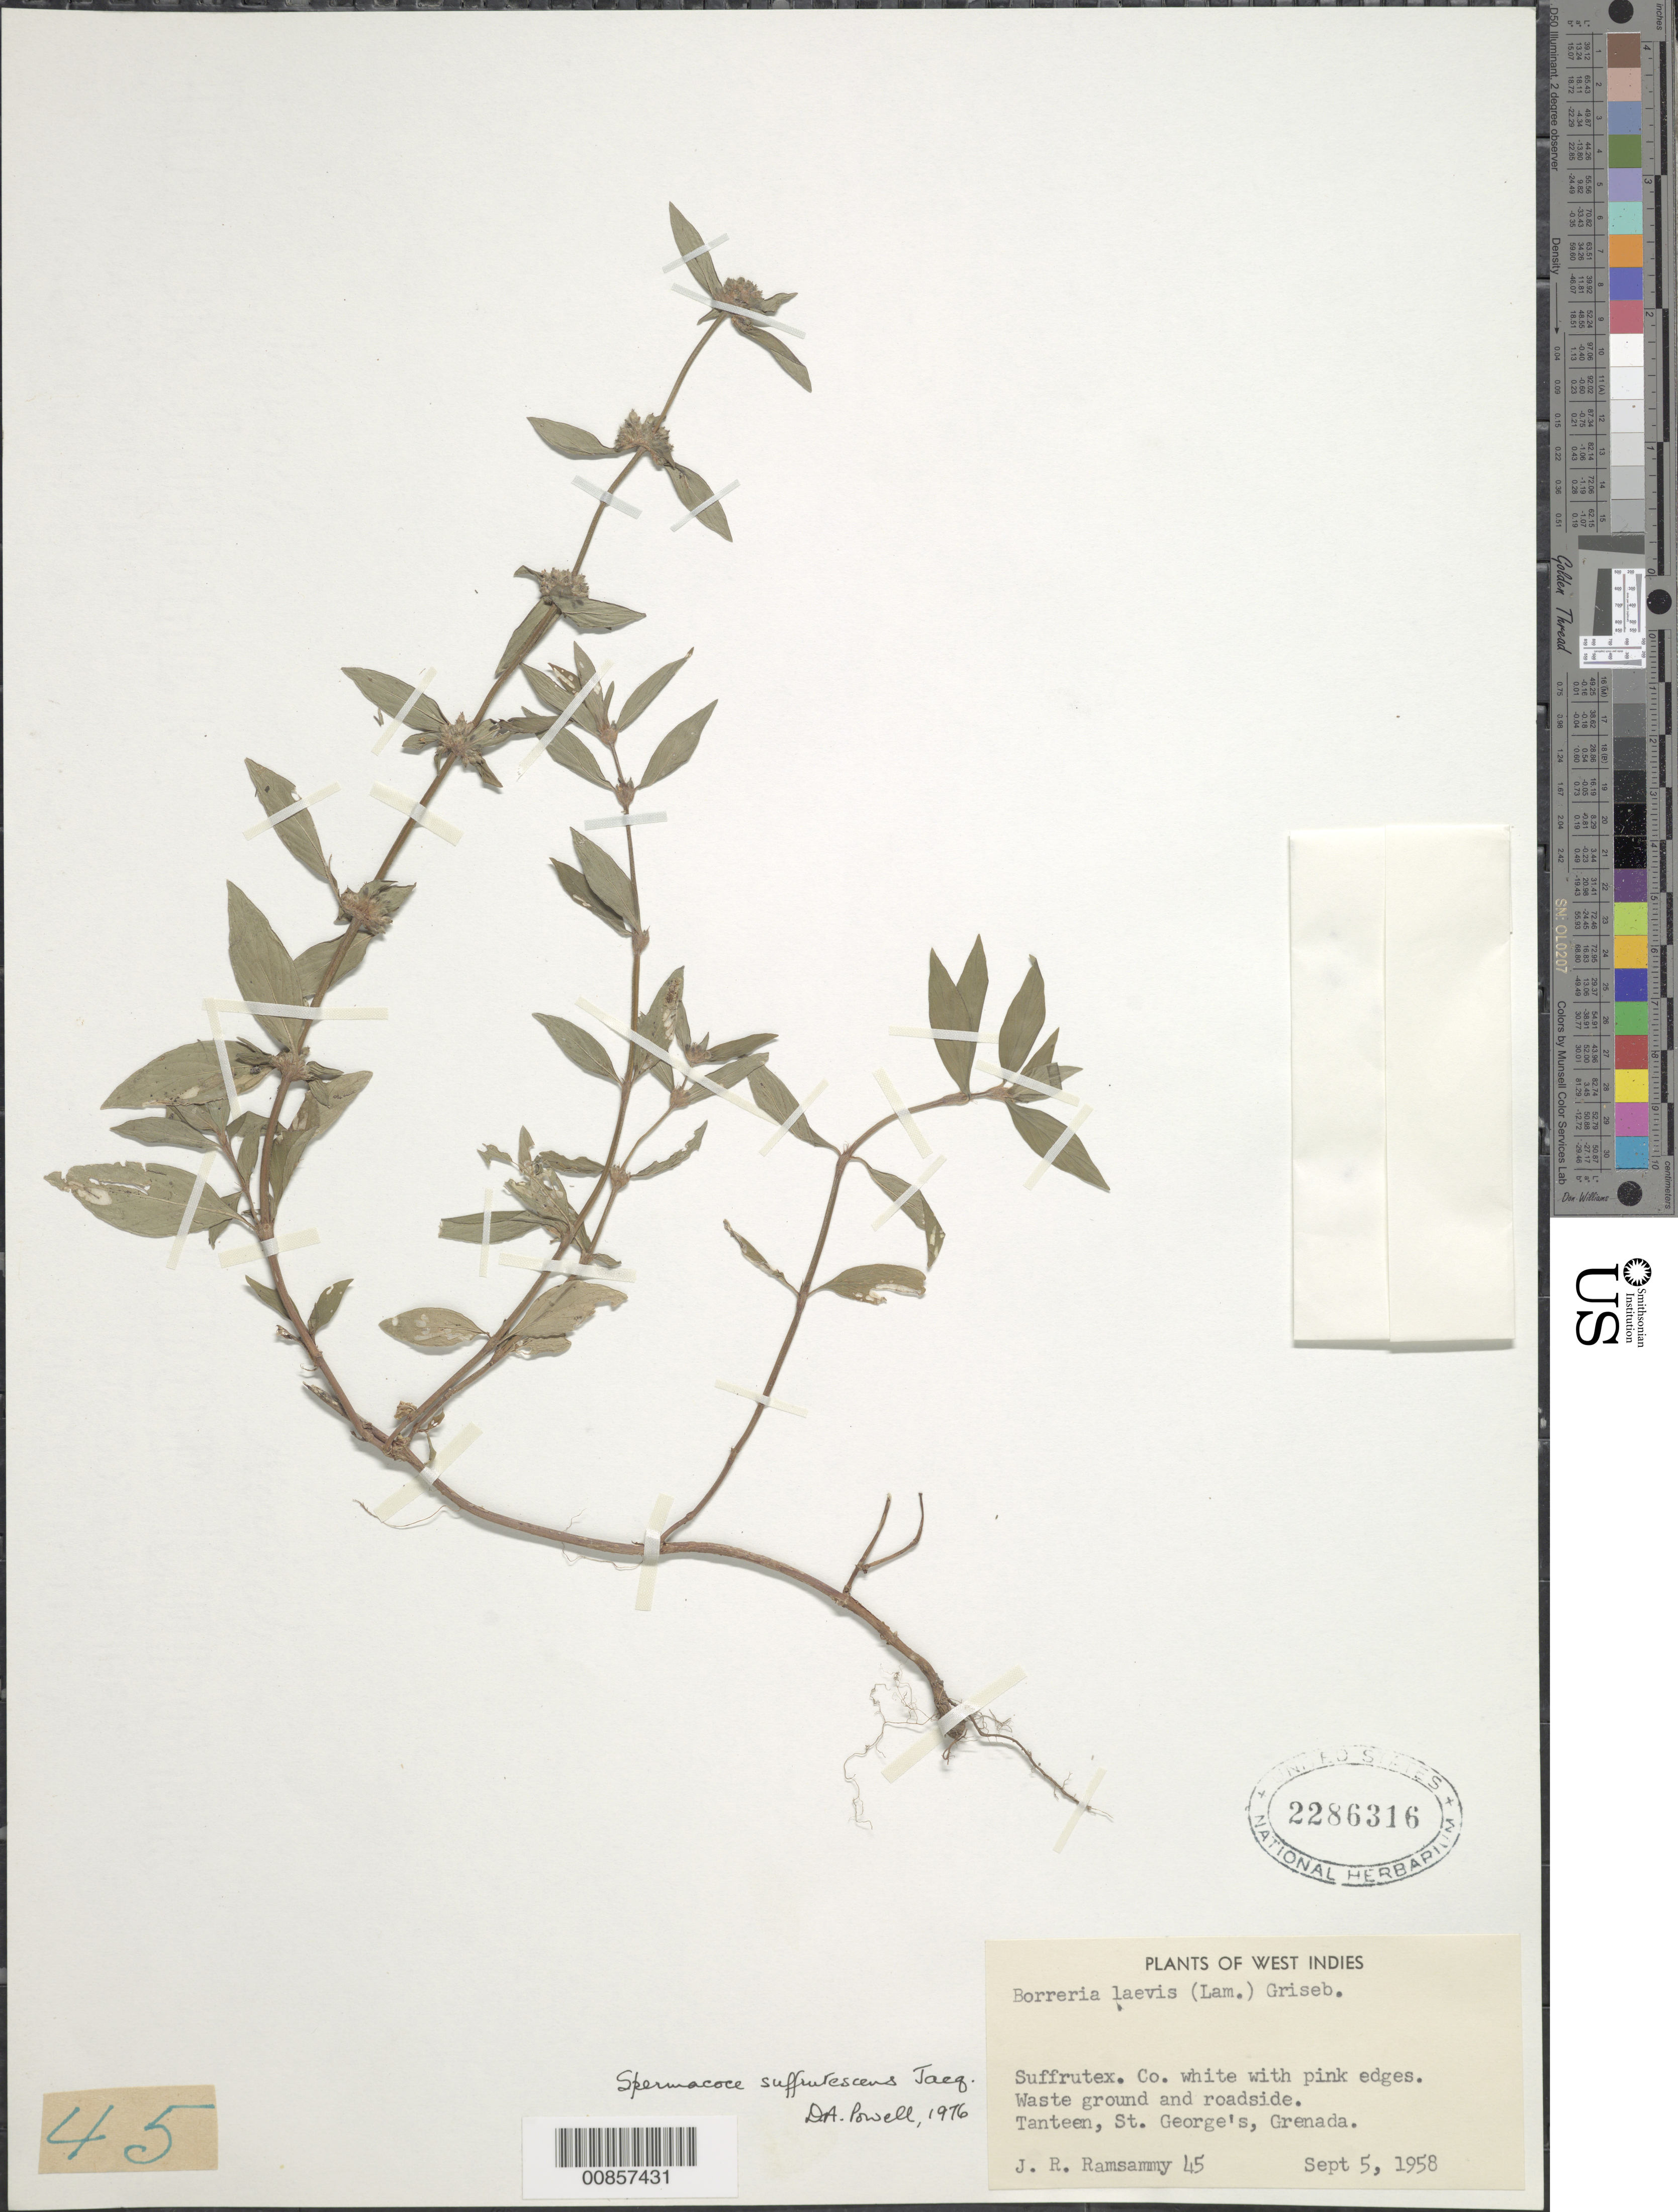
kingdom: Plantae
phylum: Tracheophyta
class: Magnoliopsida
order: Gentianales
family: Rubiaceae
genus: Spermacoce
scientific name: Spermacoce remota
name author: Lam.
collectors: J. Ramsammy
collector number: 45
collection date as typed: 05 Sep 1958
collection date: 1958-09-05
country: Grenada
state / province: Saint George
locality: Tanteen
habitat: Wasteground and roadside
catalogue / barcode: US 2286316